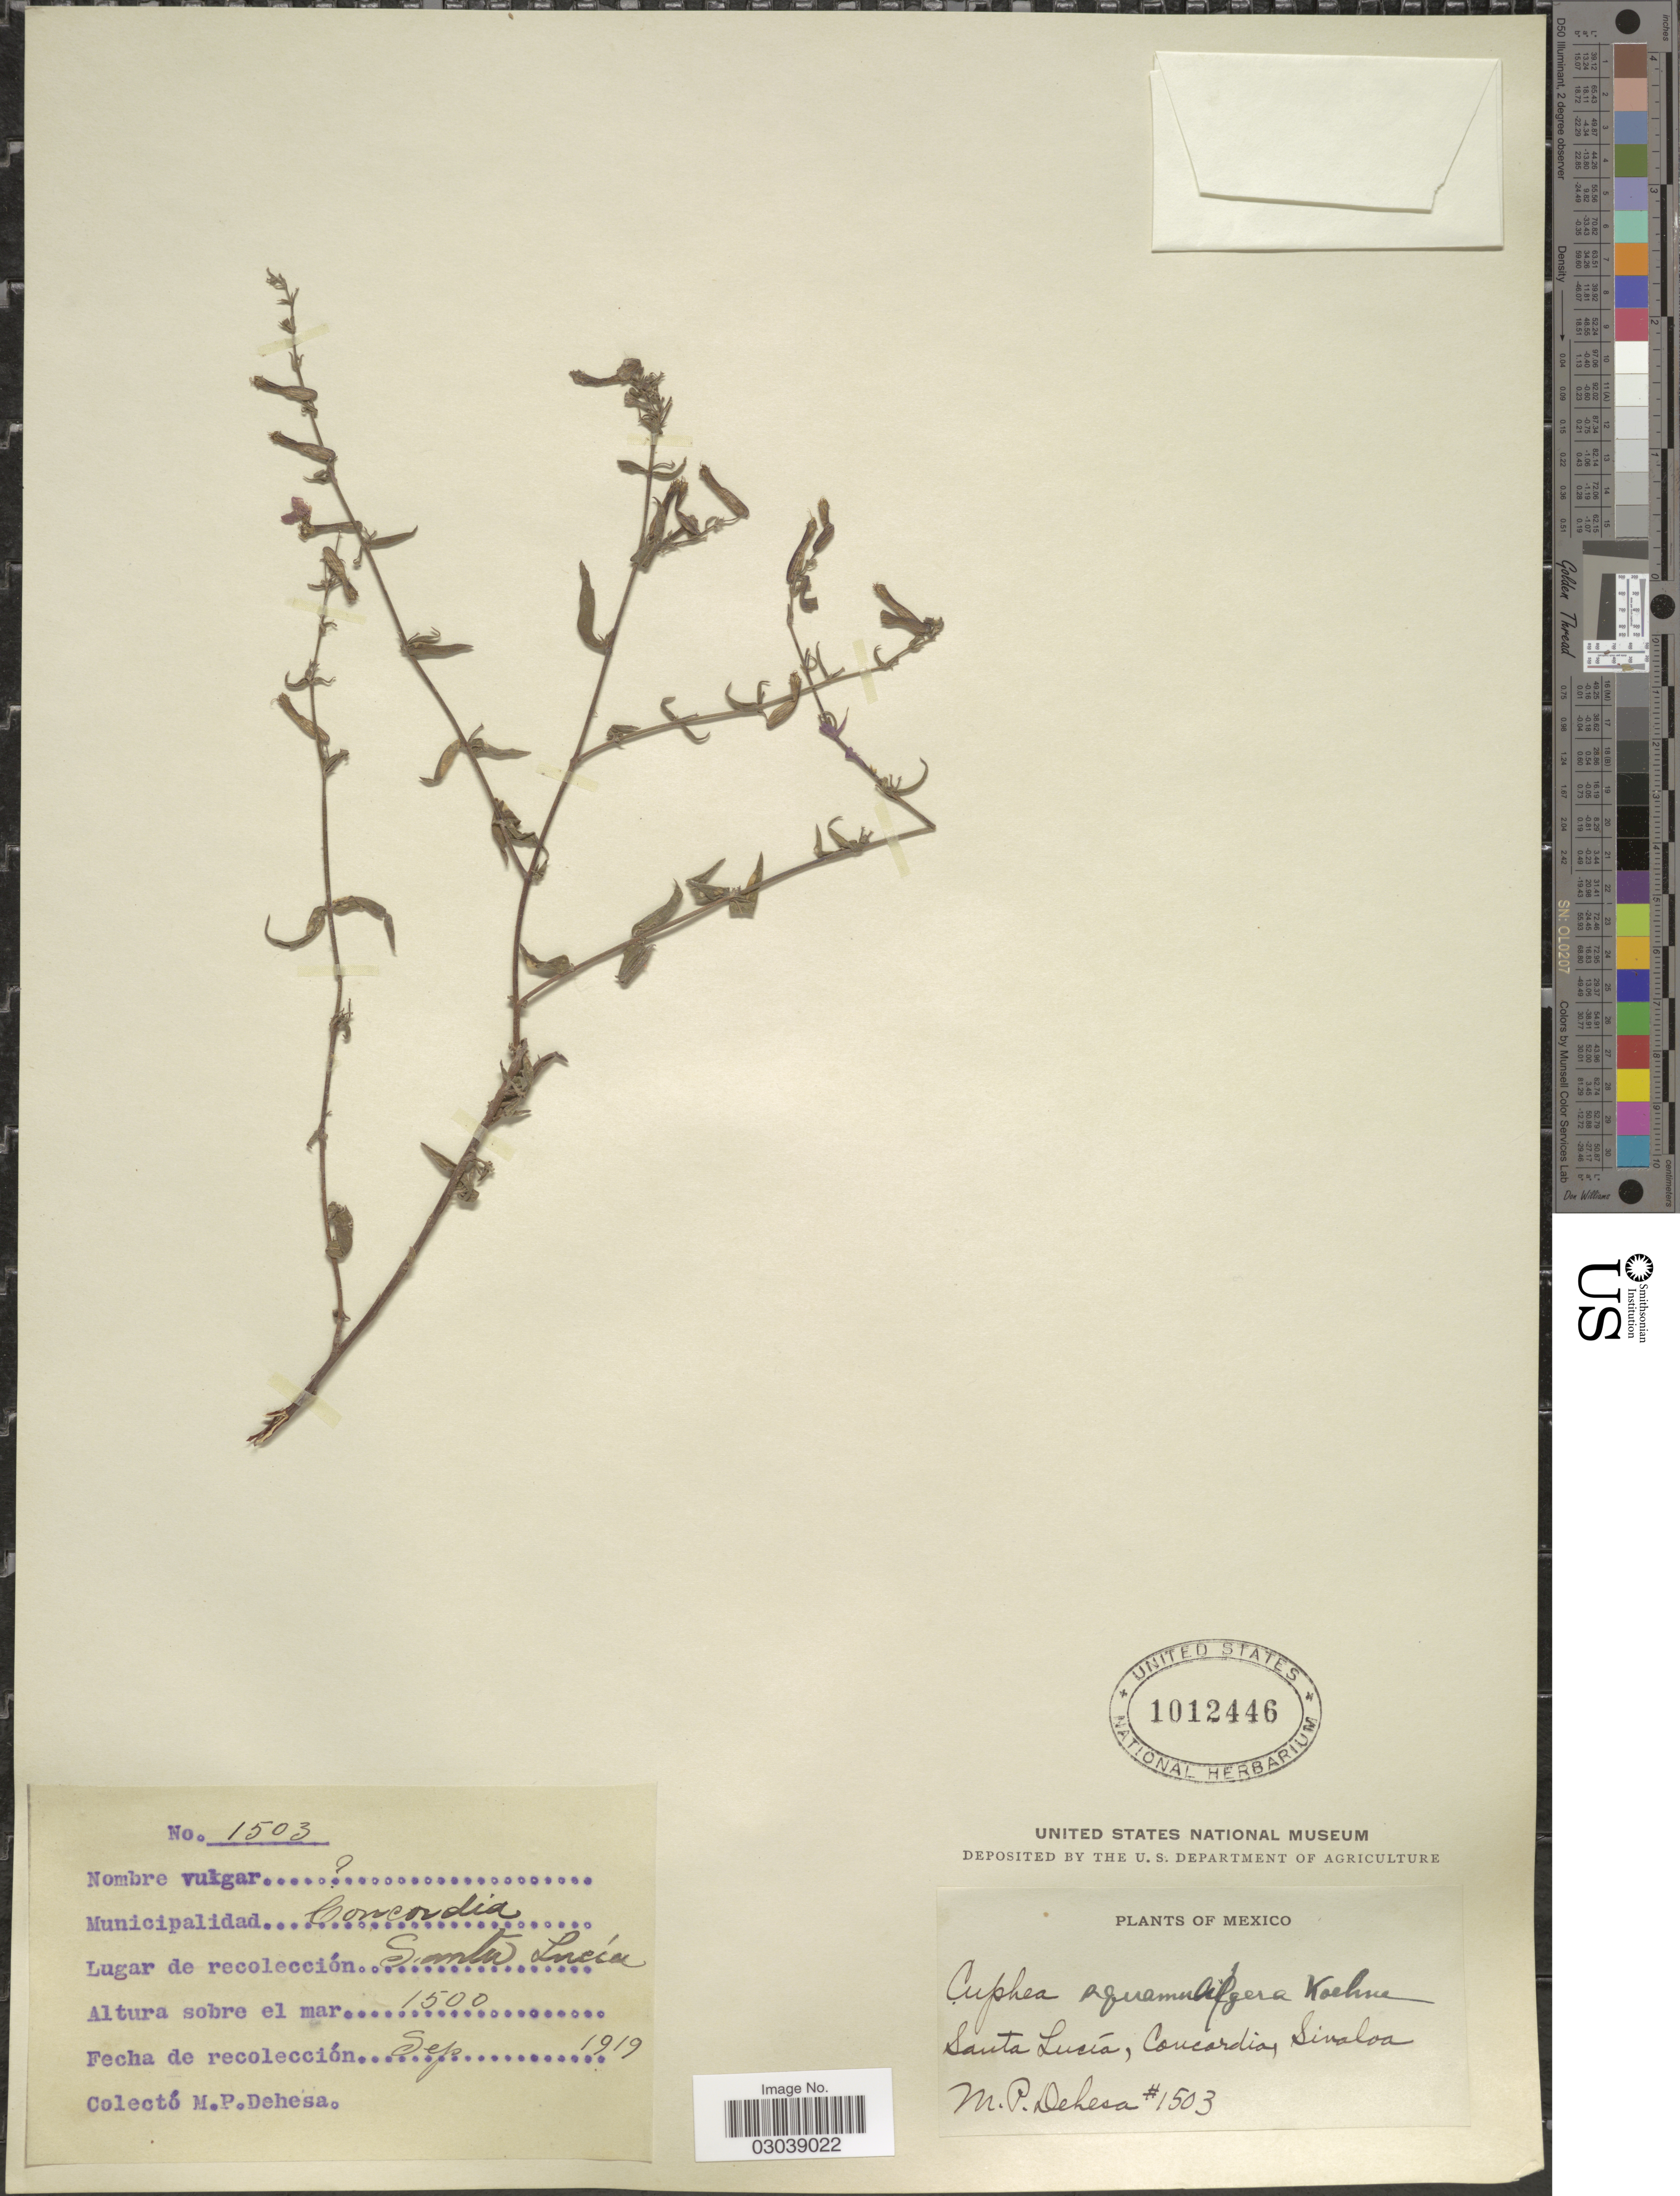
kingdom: Plantae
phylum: Tracheophyta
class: Magnoliopsida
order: Myrtales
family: Lythraceae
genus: Cuphea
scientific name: Cuphea squamuligera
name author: Koehne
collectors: M. Dehesa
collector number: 1503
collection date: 1919-09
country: Mexico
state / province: Sinaloa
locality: Santa Lucía, Concordia, Sinaloa.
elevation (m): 1500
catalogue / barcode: US 1012446